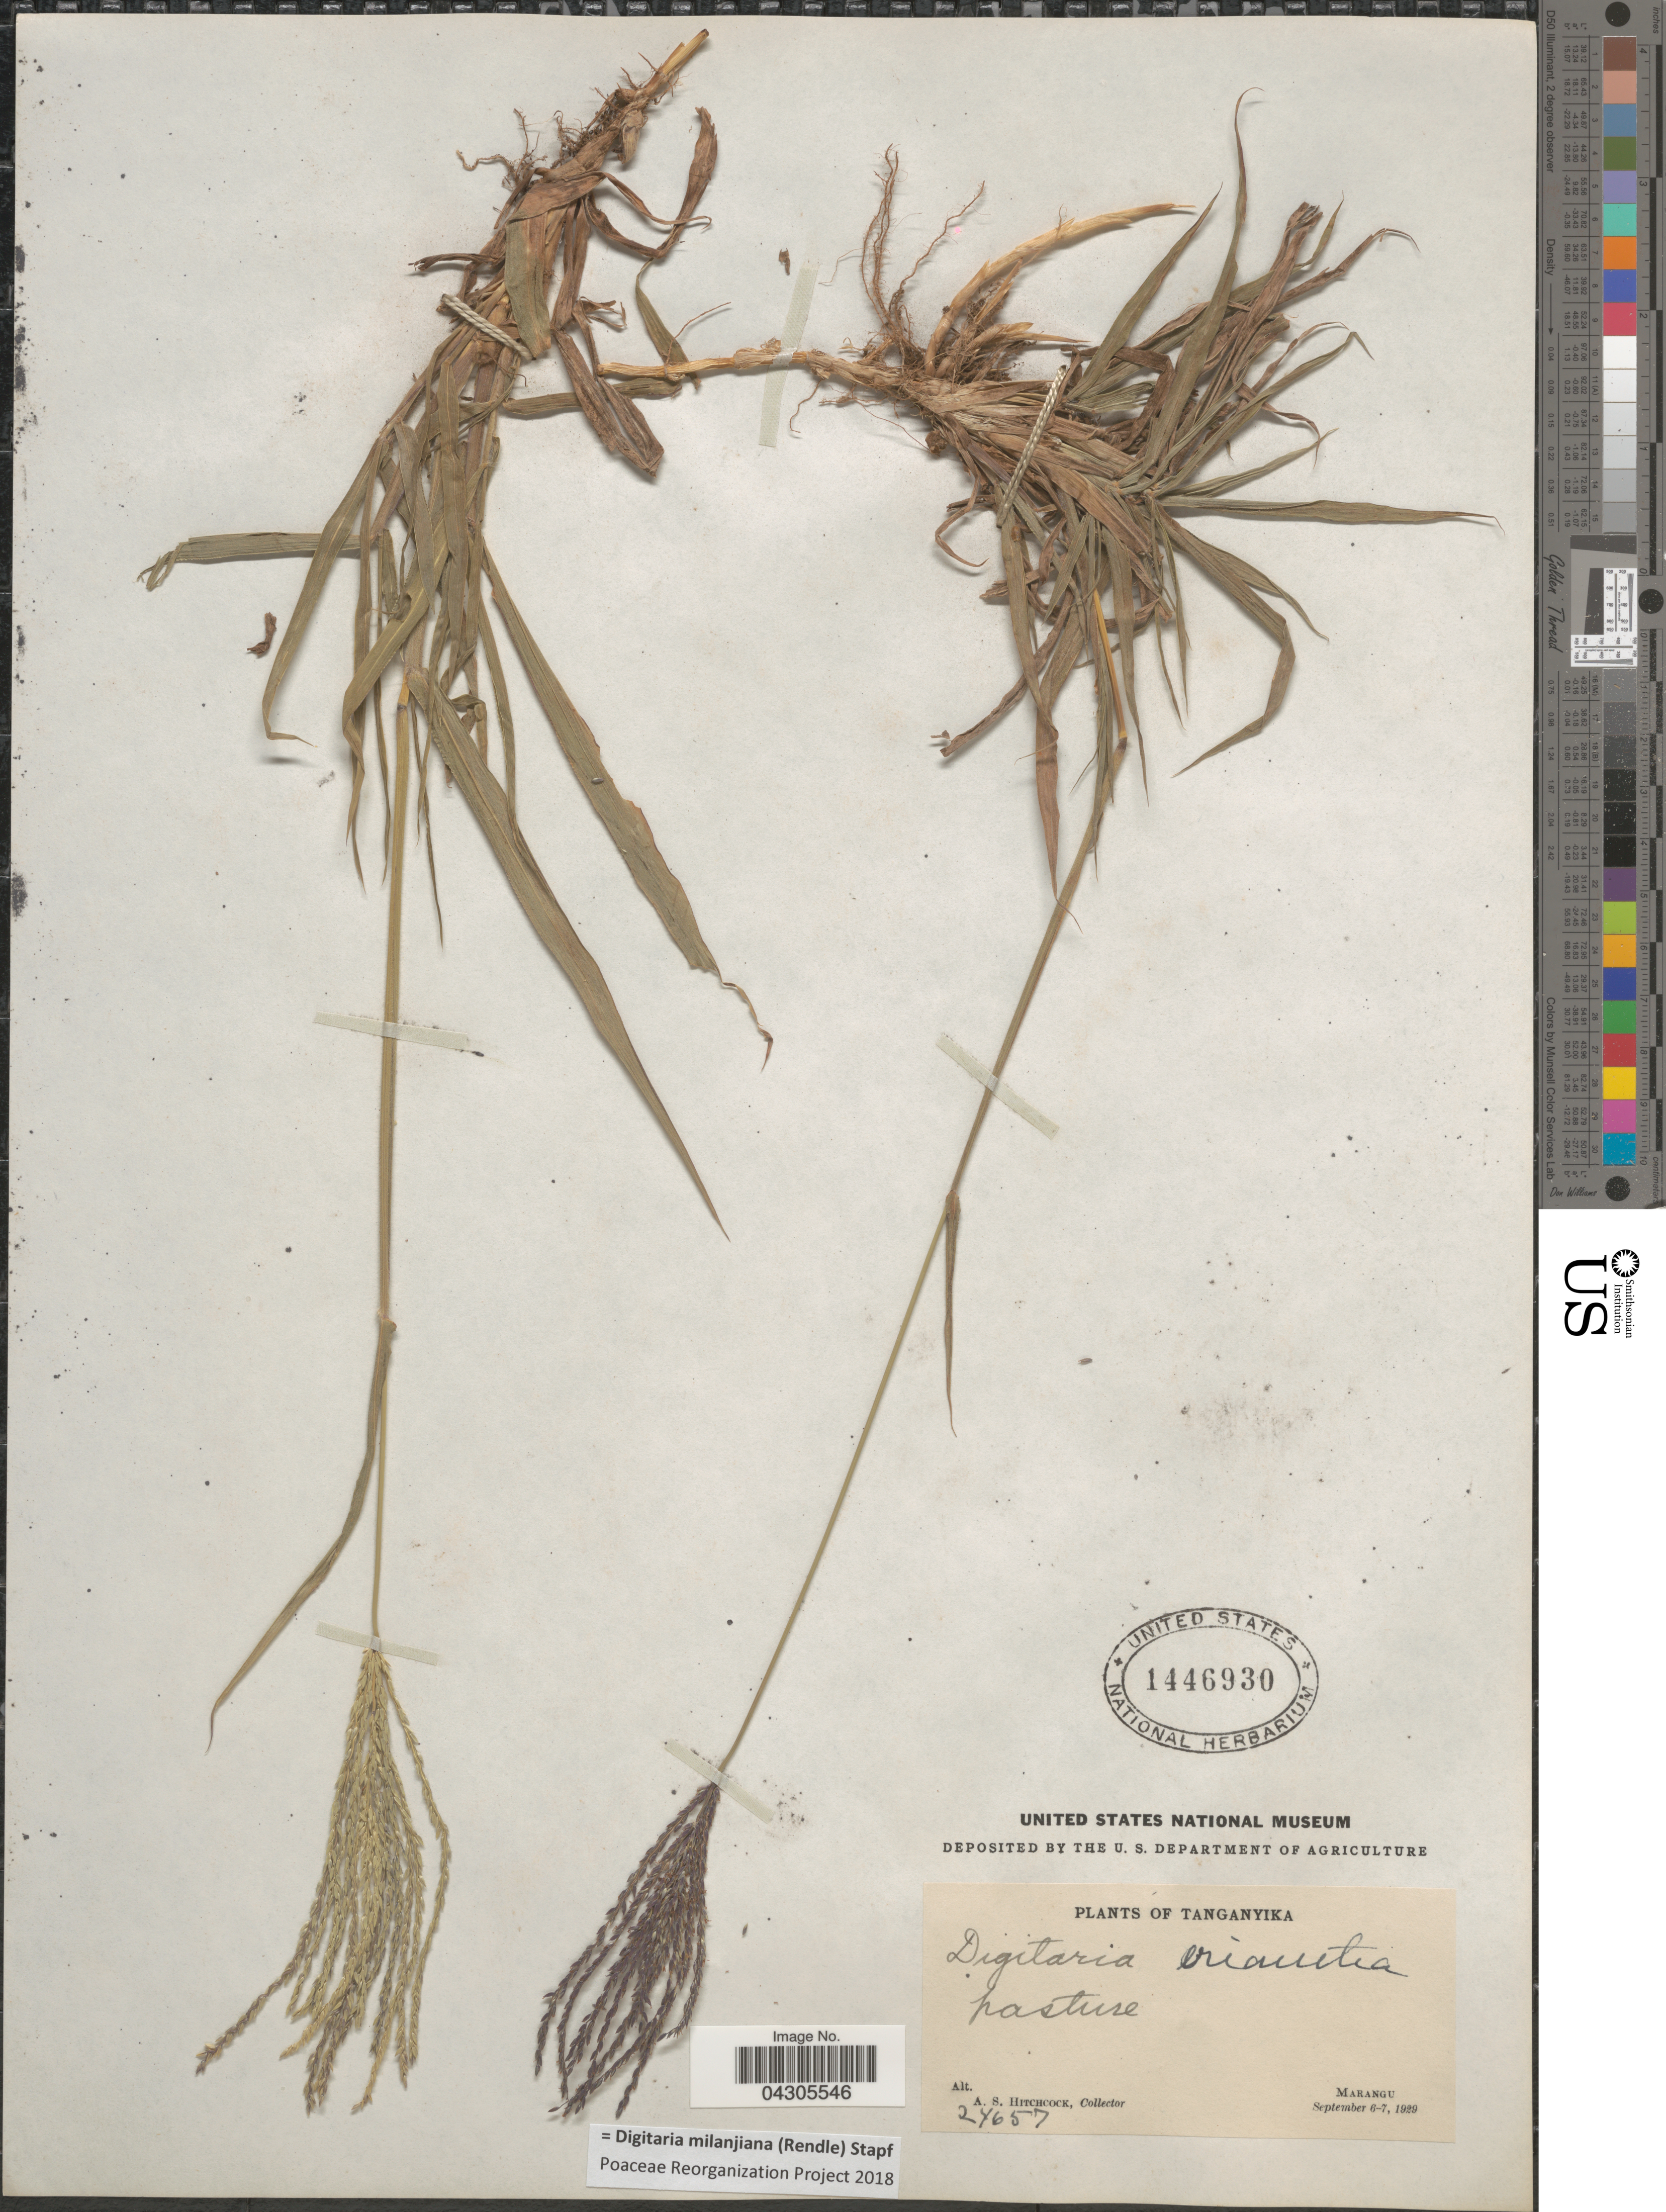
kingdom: Plantae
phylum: Tracheophyta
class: Liliopsida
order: Poales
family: Poaceae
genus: Digitaria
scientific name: Digitaria milanjiana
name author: (Rendle) Stapf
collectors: A. S. Hitchcock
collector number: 24657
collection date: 1929-09-06/1929-09-07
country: Tanzania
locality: Tanganyika. Marangu.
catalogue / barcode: US 1446930